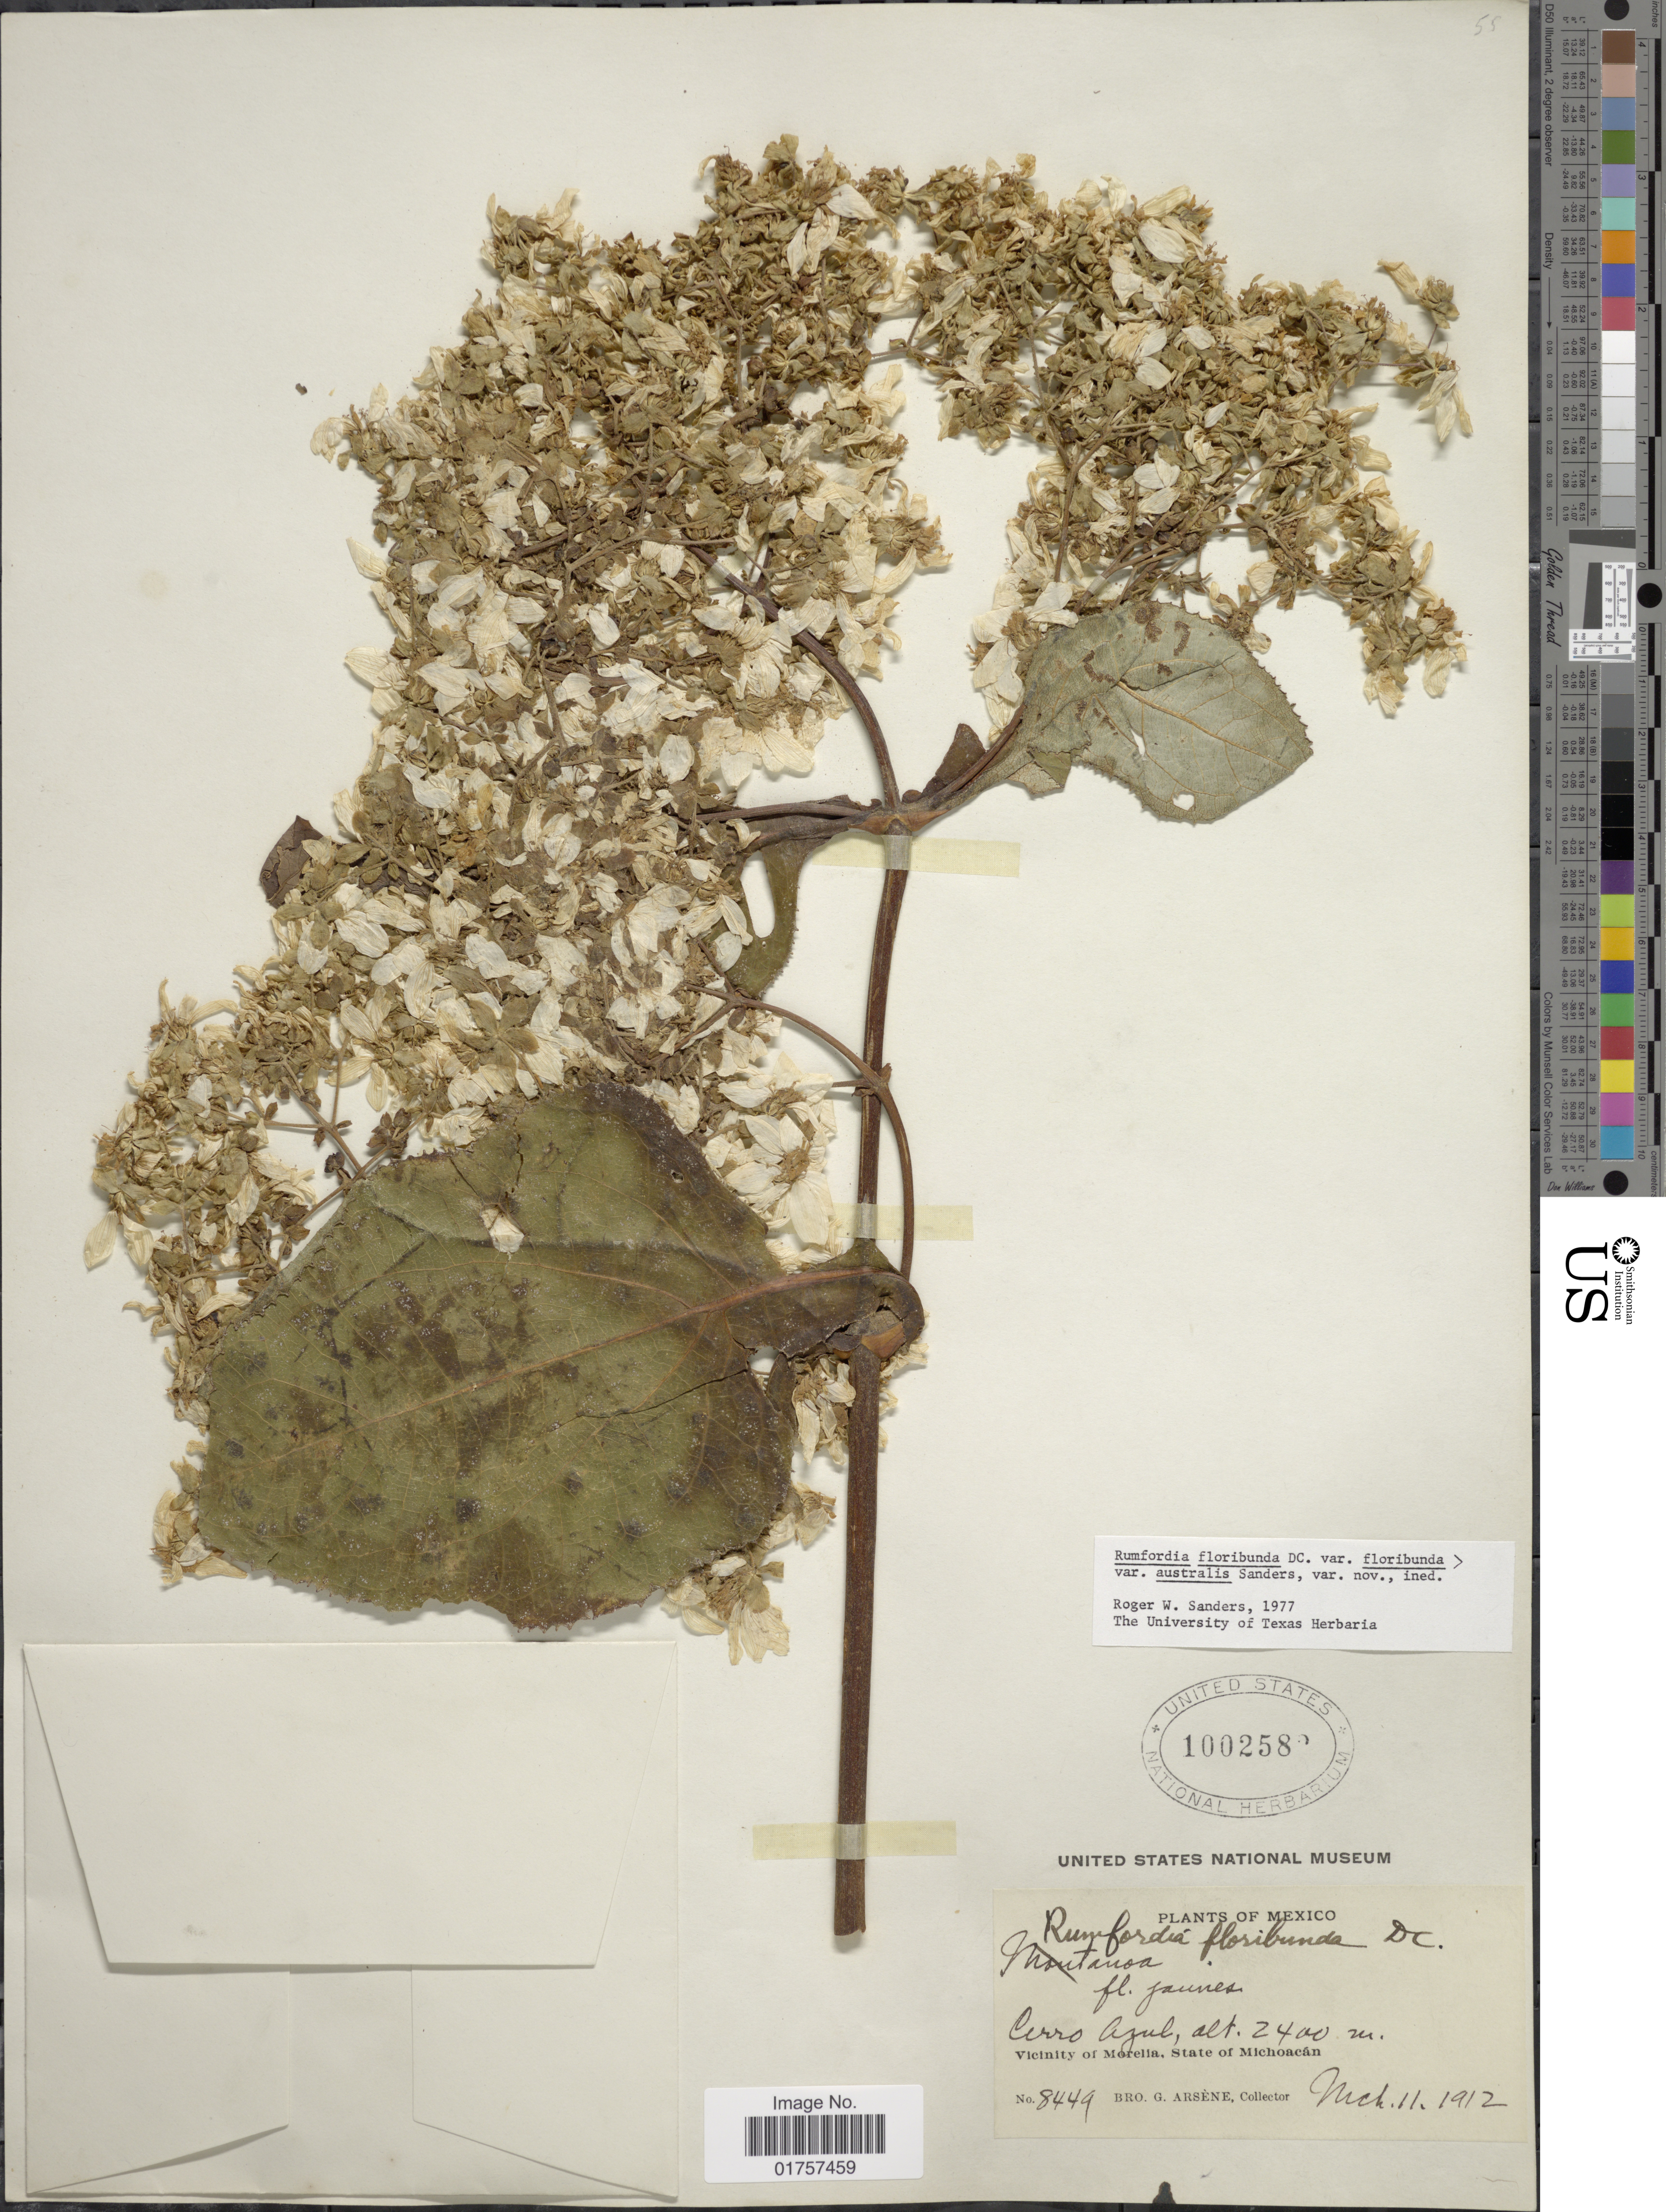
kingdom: Plantae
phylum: Tracheophyta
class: Magnoliopsida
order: Asterales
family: Asteraceae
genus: Rumfordia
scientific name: Rumfordia floribunda var. australis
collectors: Bro. G. Arsène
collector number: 8449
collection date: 1912-03-11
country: Mexico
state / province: Michoacán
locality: Cerro Azul. Vicinity of Morelia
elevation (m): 2400